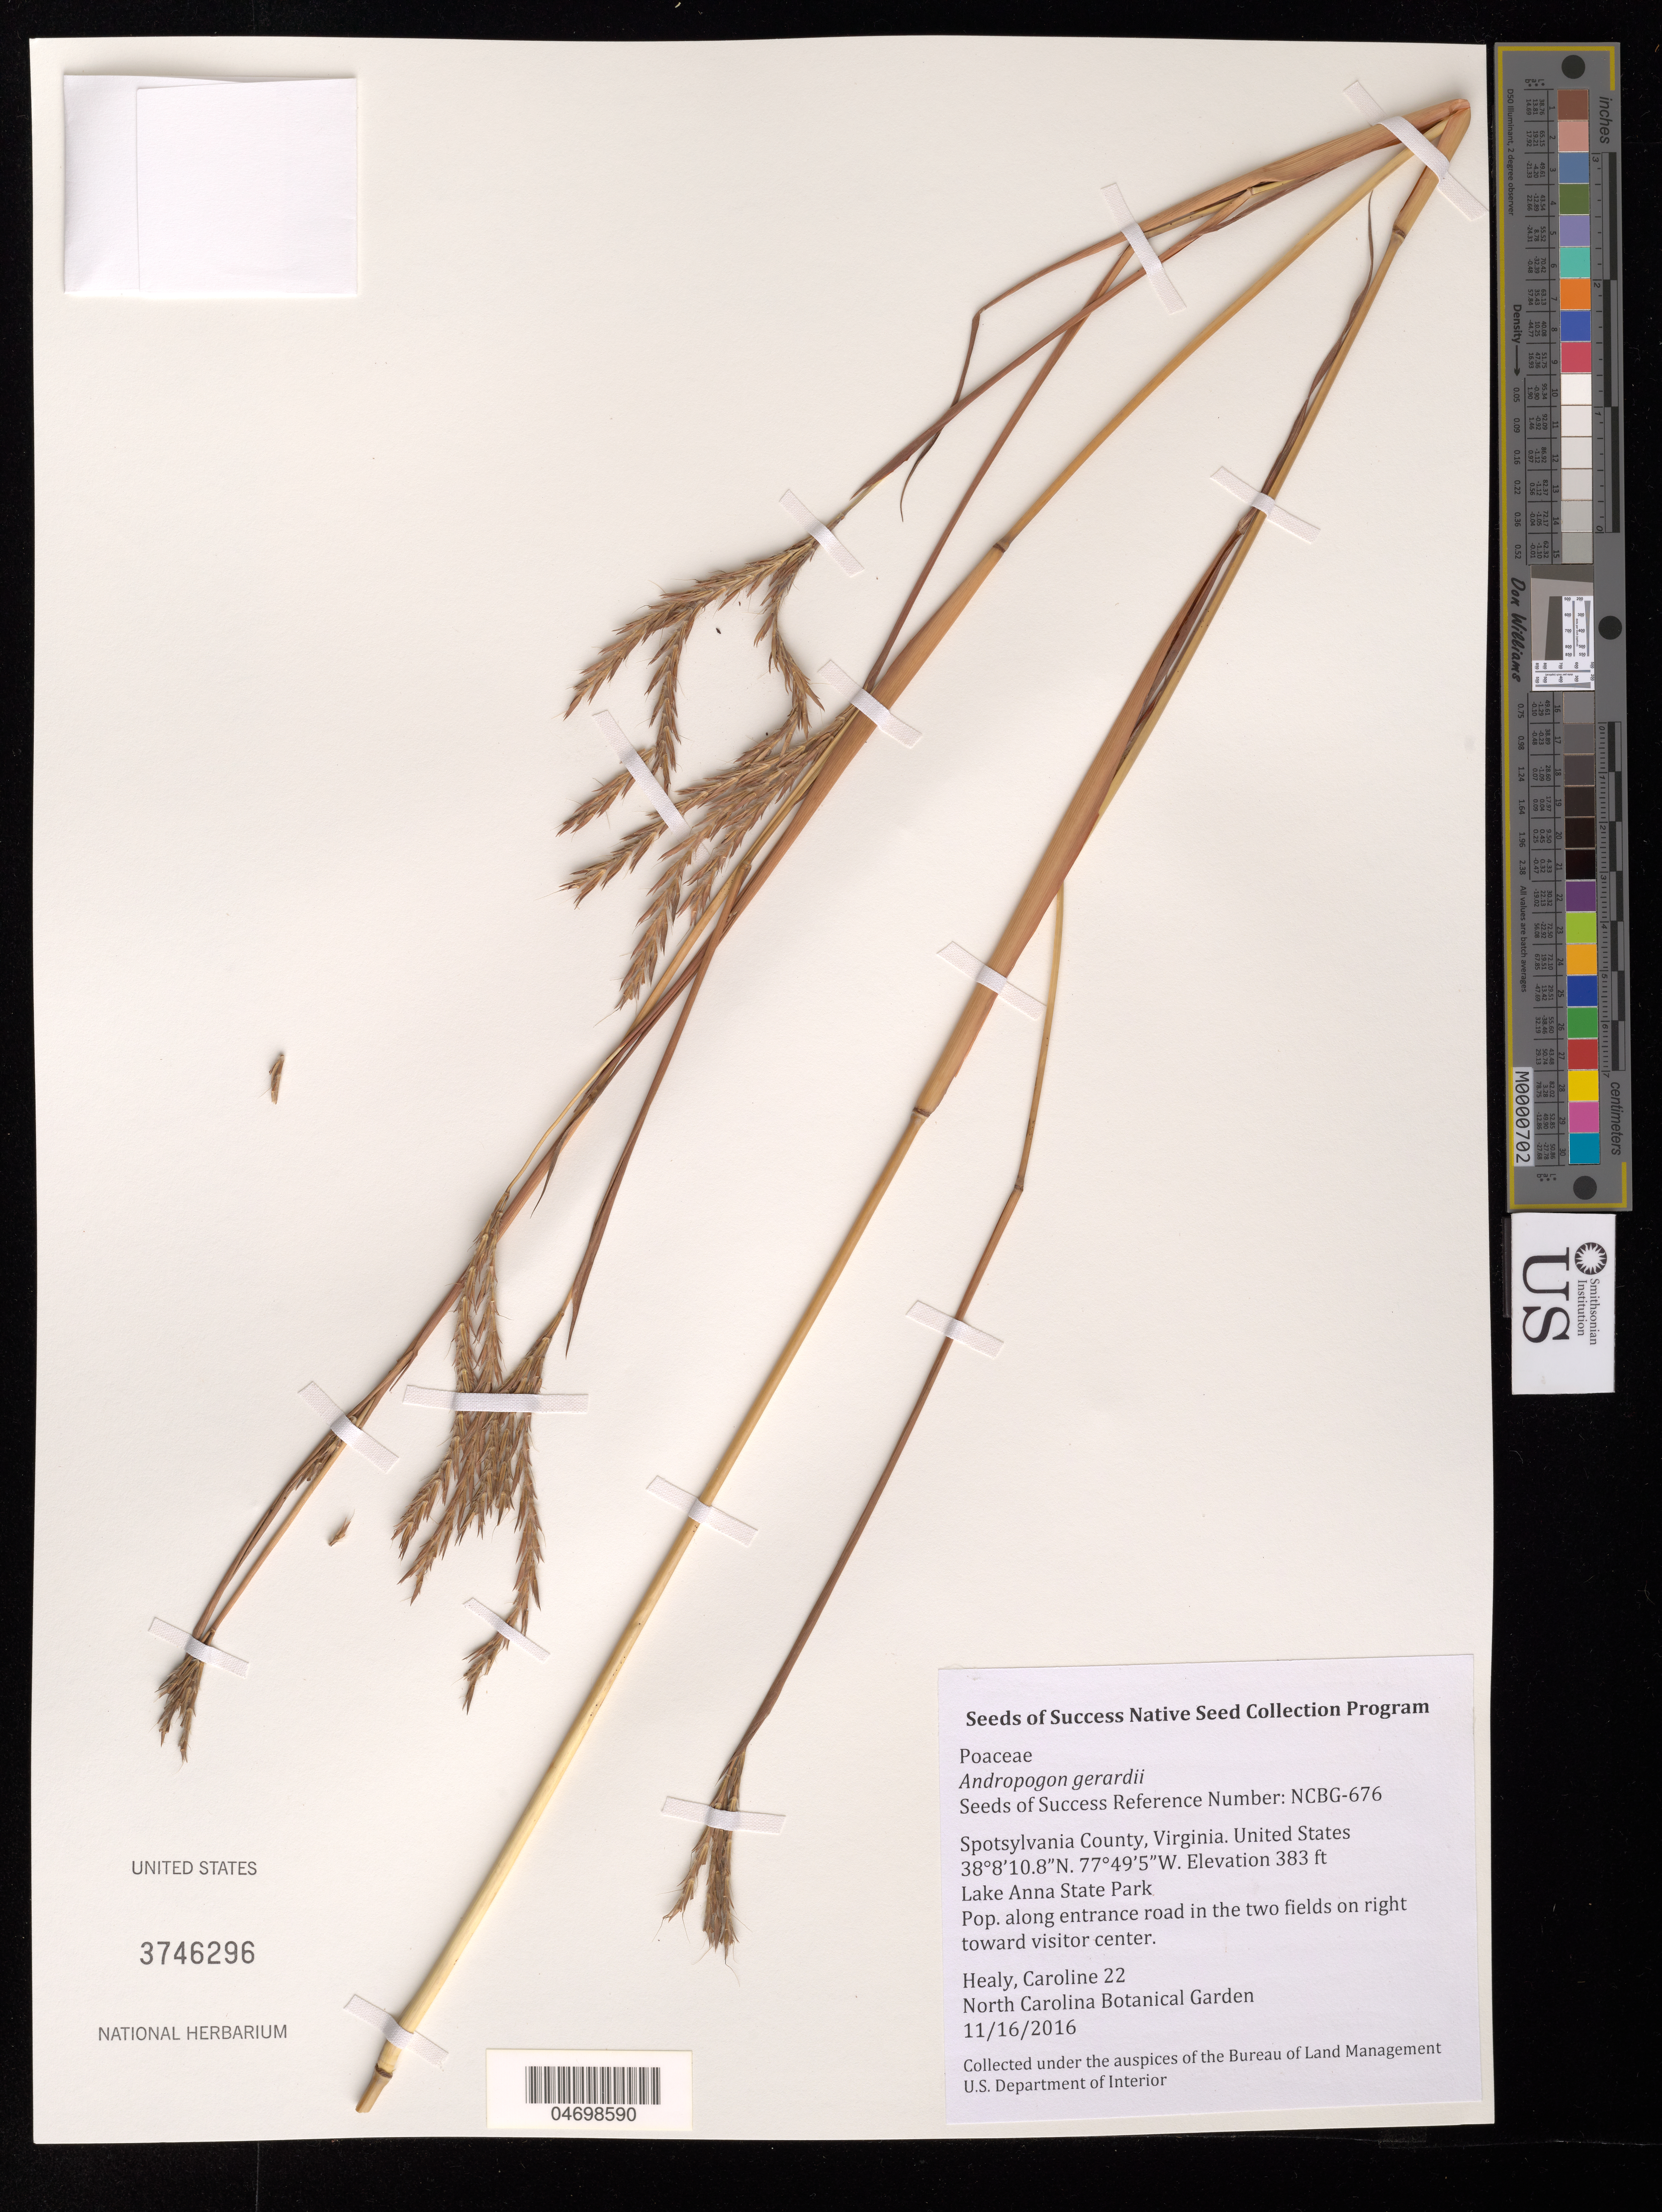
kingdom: Plantae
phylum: Tracheophyta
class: Liliopsida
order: Poales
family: Poaceae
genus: Andropogon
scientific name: Andropogon gerardii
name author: Vitman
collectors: C. Healy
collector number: NCBG-676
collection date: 2016-11-16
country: United States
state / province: Virginia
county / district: Spotsylvania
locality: Lake Anna State Park, State Park Lane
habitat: Grassy Field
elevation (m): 117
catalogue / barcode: US 3746296